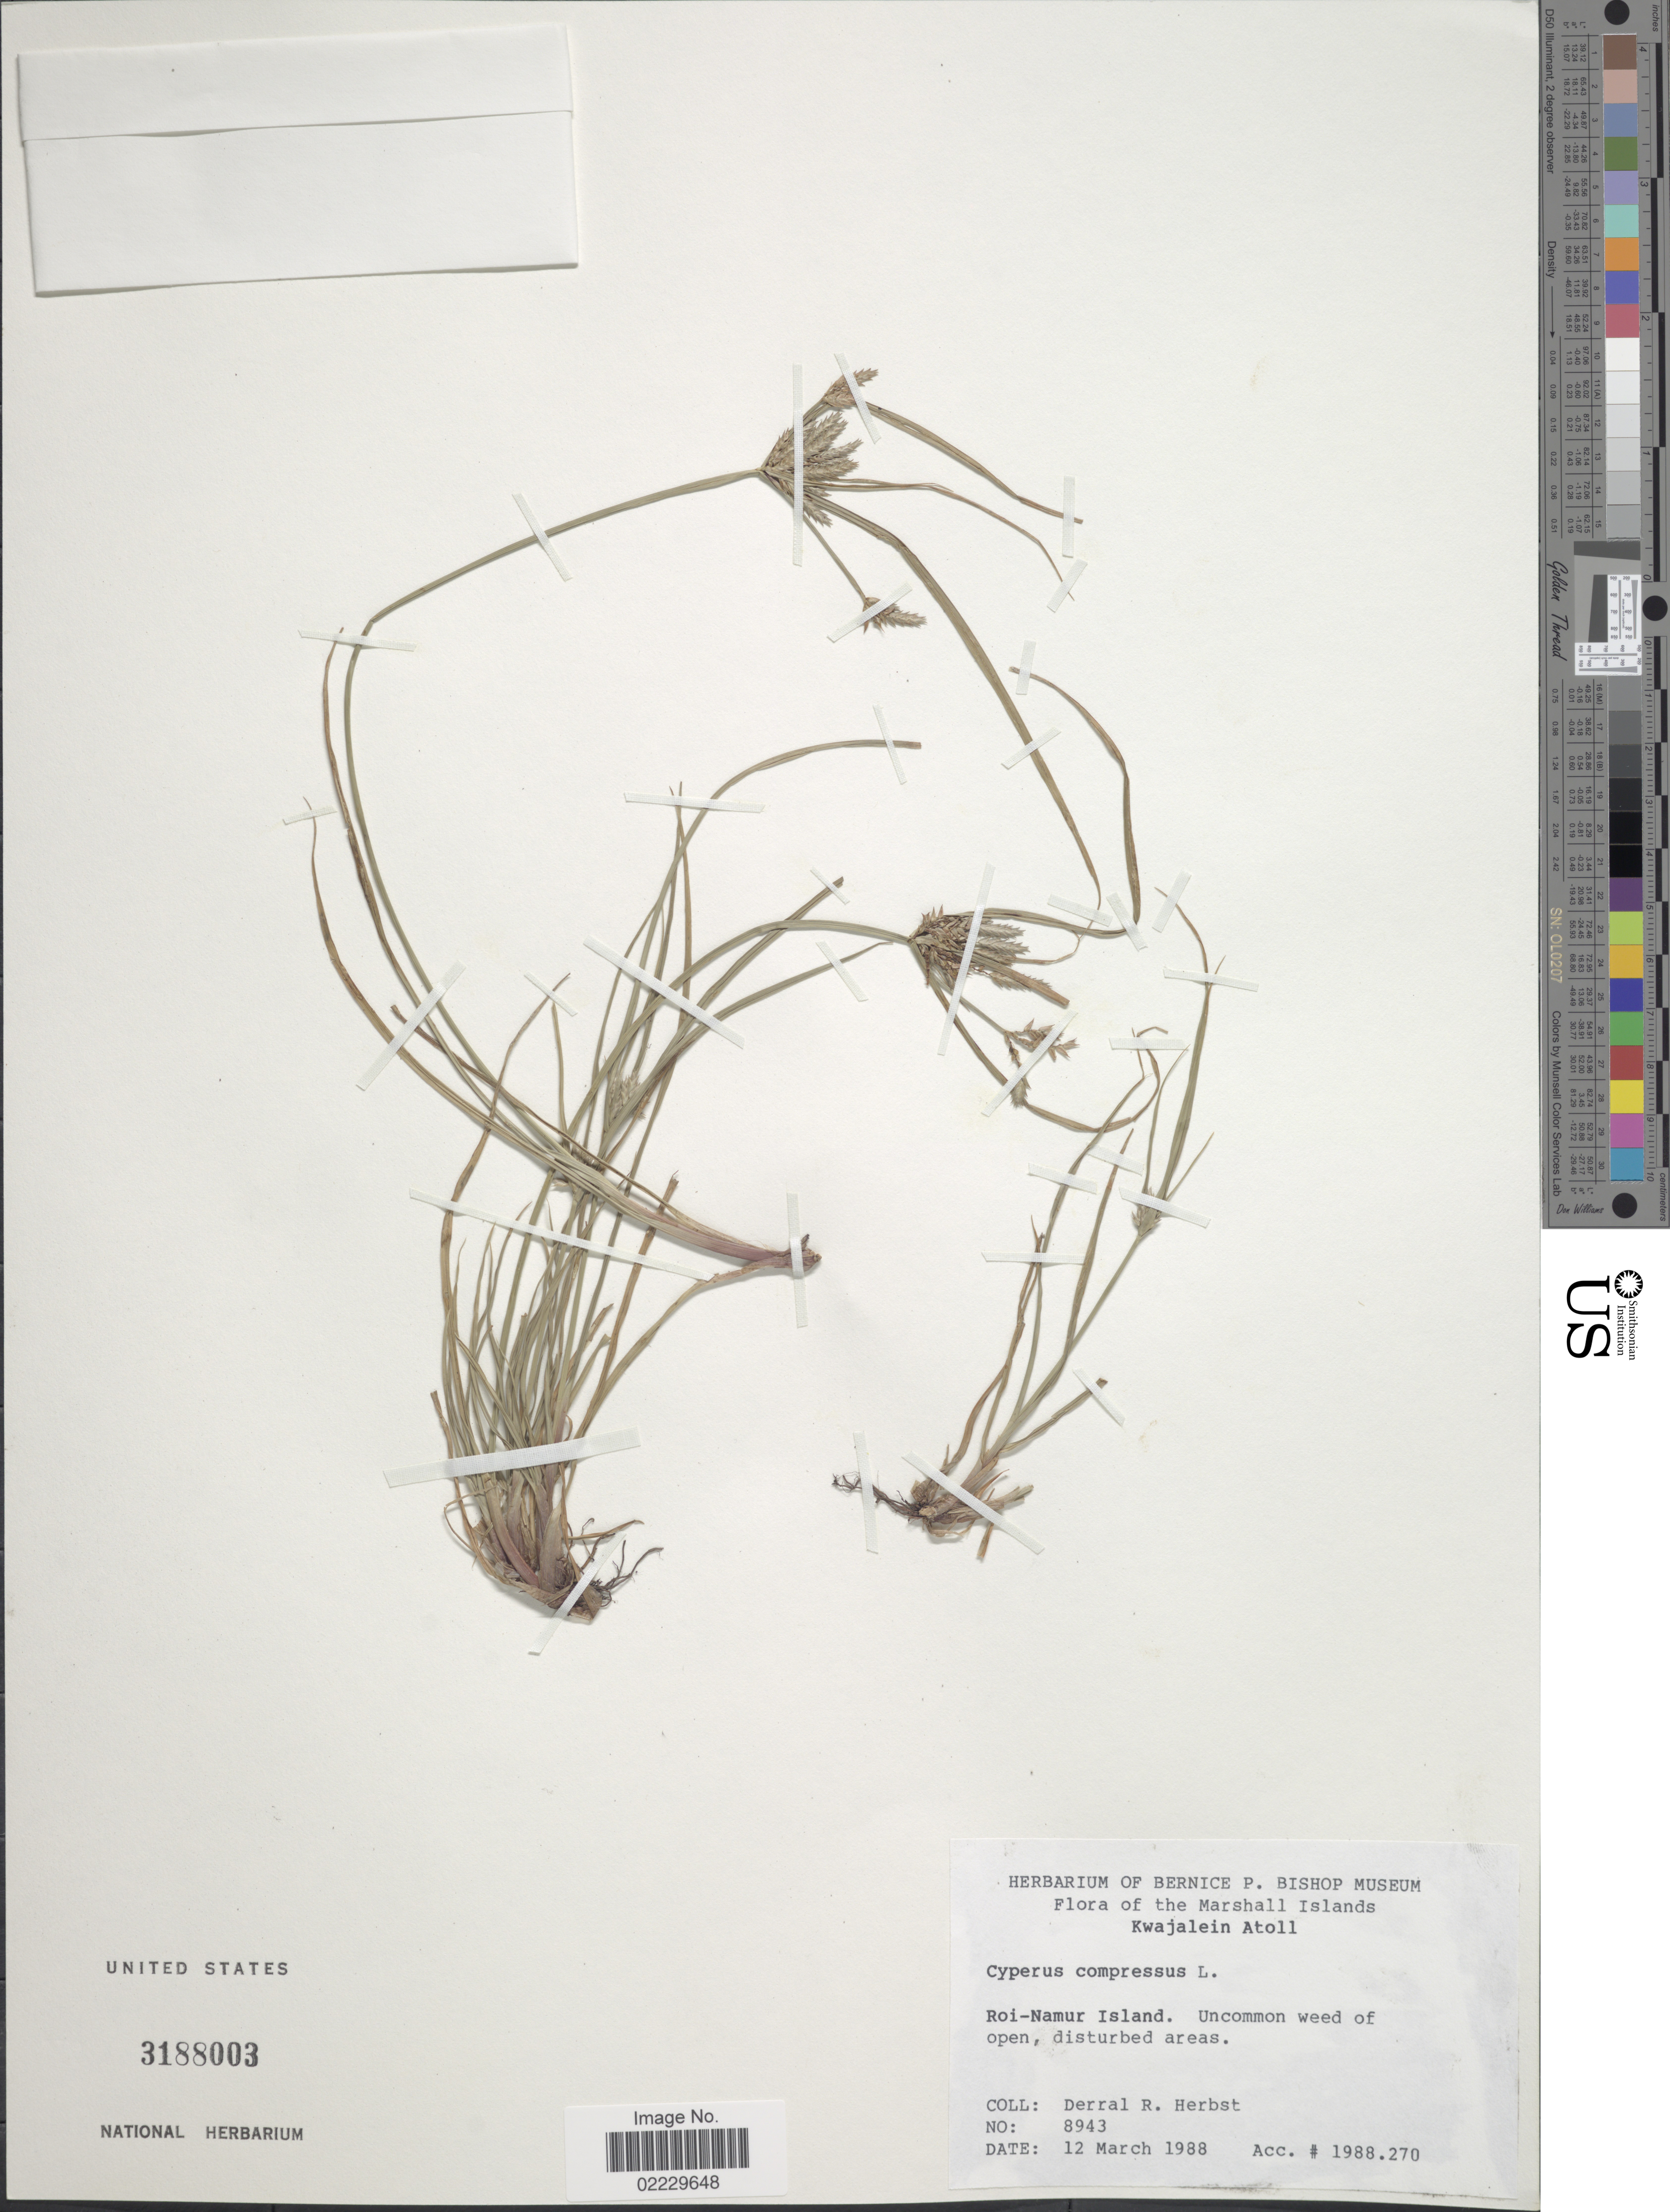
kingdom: Plantae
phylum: Tracheophyta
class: Liliopsida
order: Poales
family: Cyperaceae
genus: Cyperus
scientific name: Cyperus compressus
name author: L.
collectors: D. R. Herbst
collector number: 8943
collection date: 1988-03-12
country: Marshall Islands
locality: Kwajalein Atoll, Roi-Namur Island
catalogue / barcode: US 3188003